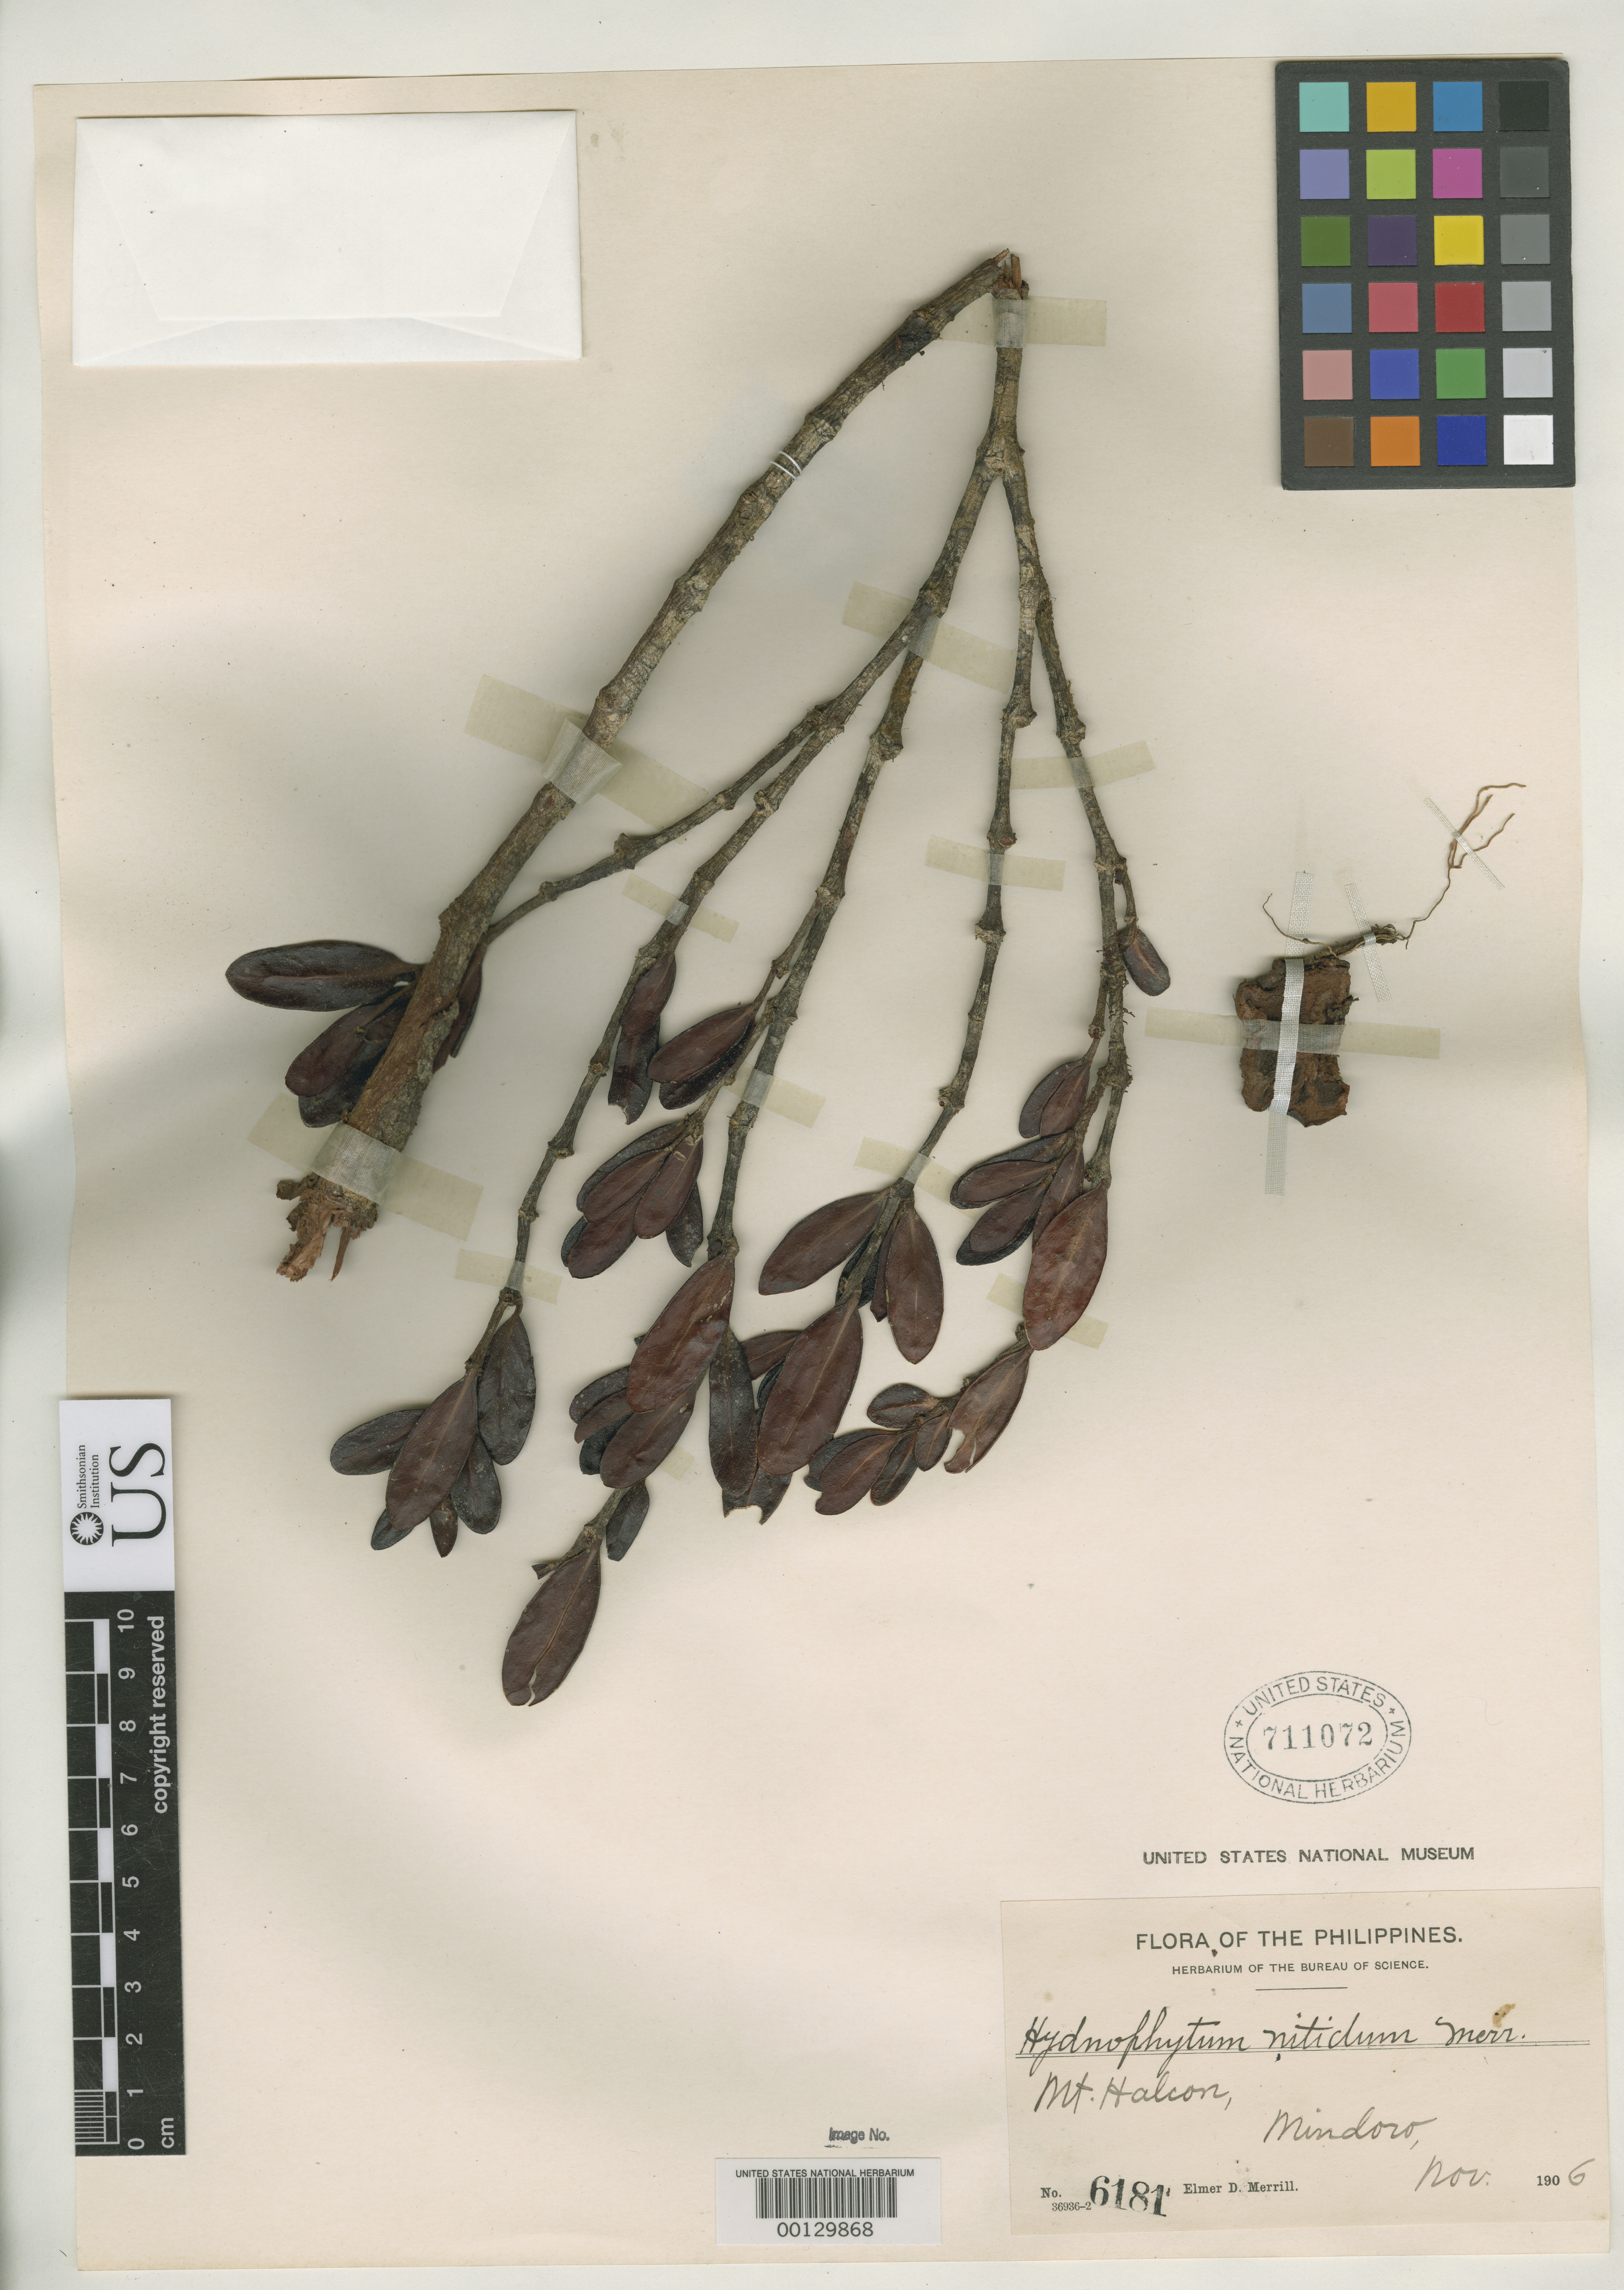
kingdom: Plantae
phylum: Tracheophyta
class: Magnoliopsida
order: Gentianales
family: Rubiaceae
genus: Hydnophytum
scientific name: Hydnophytum nitidum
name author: Merr.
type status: Isosyntype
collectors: E. D. Merrill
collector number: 6181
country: Philippines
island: Mindoro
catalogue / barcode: US 711072